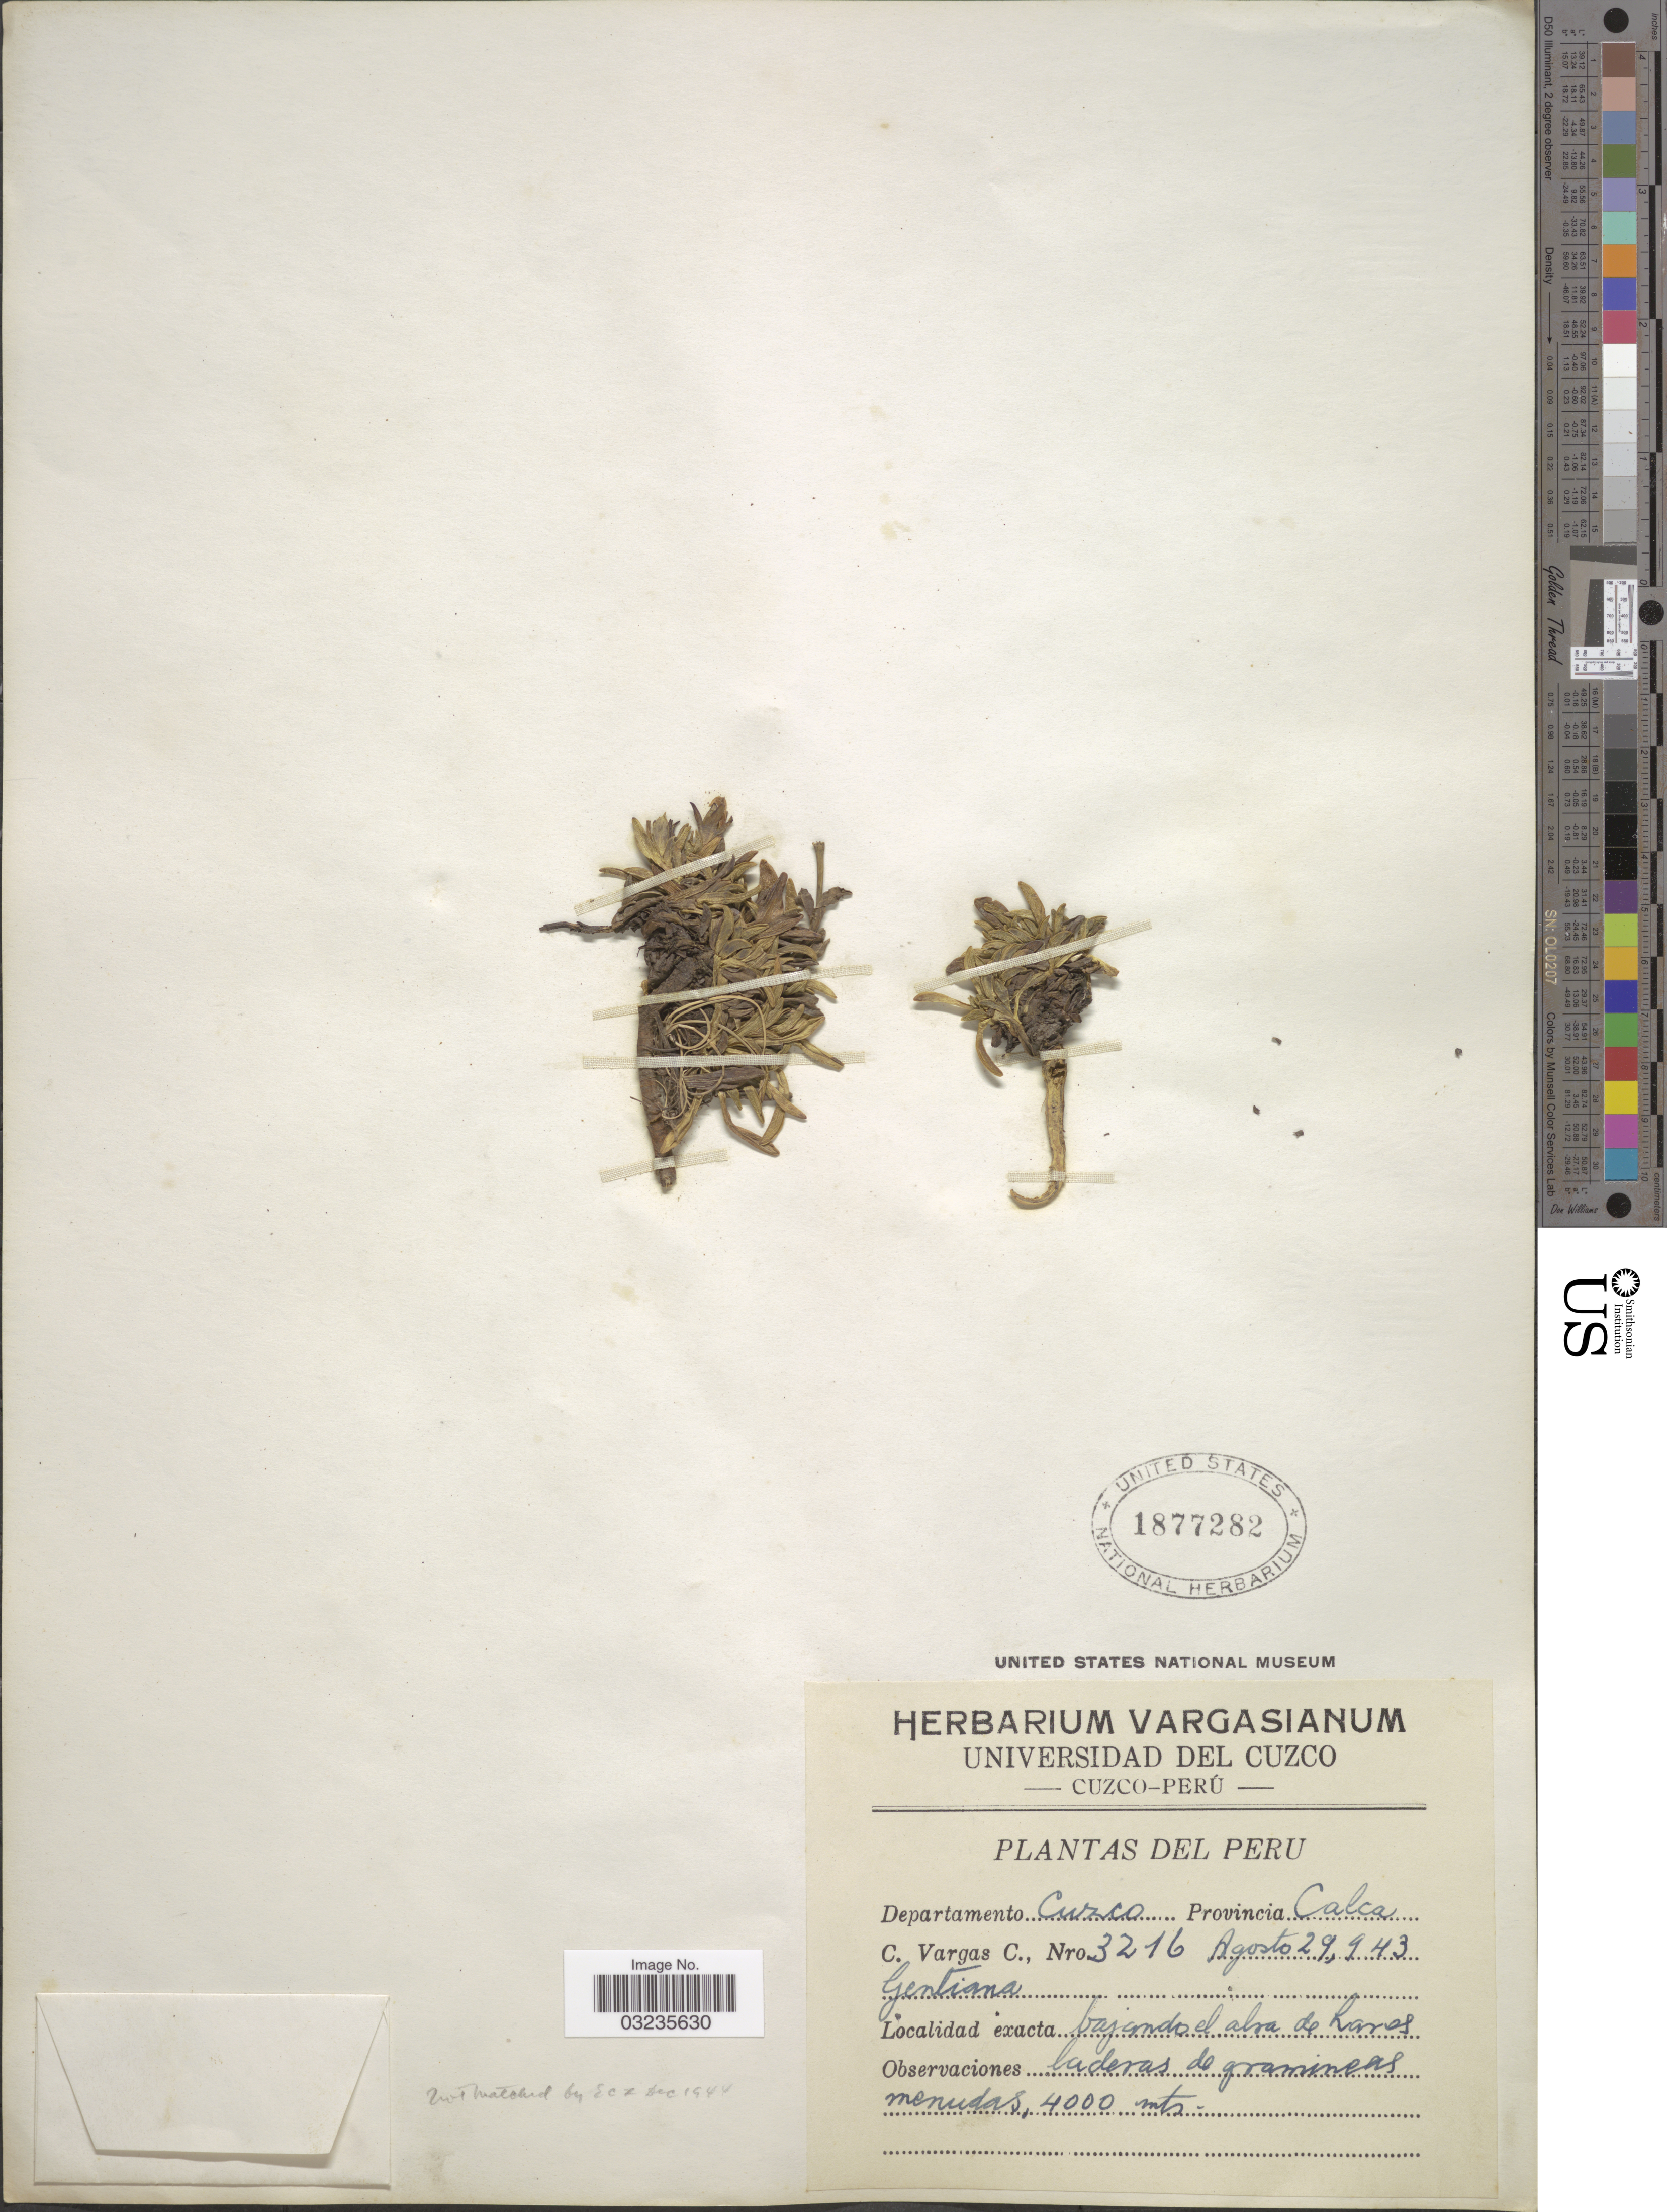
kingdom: Plantae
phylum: Tracheophyta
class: Magnoliopsida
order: Gentianales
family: Gentianaceae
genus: Gentiana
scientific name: Gentiana sp.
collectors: C. Vargas Calderón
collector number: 3216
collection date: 1943-08-29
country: Peru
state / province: Cusco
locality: Departamento Cuzco. Provincia Calca. Bajando abra de Larres.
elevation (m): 4000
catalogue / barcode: US 1877282